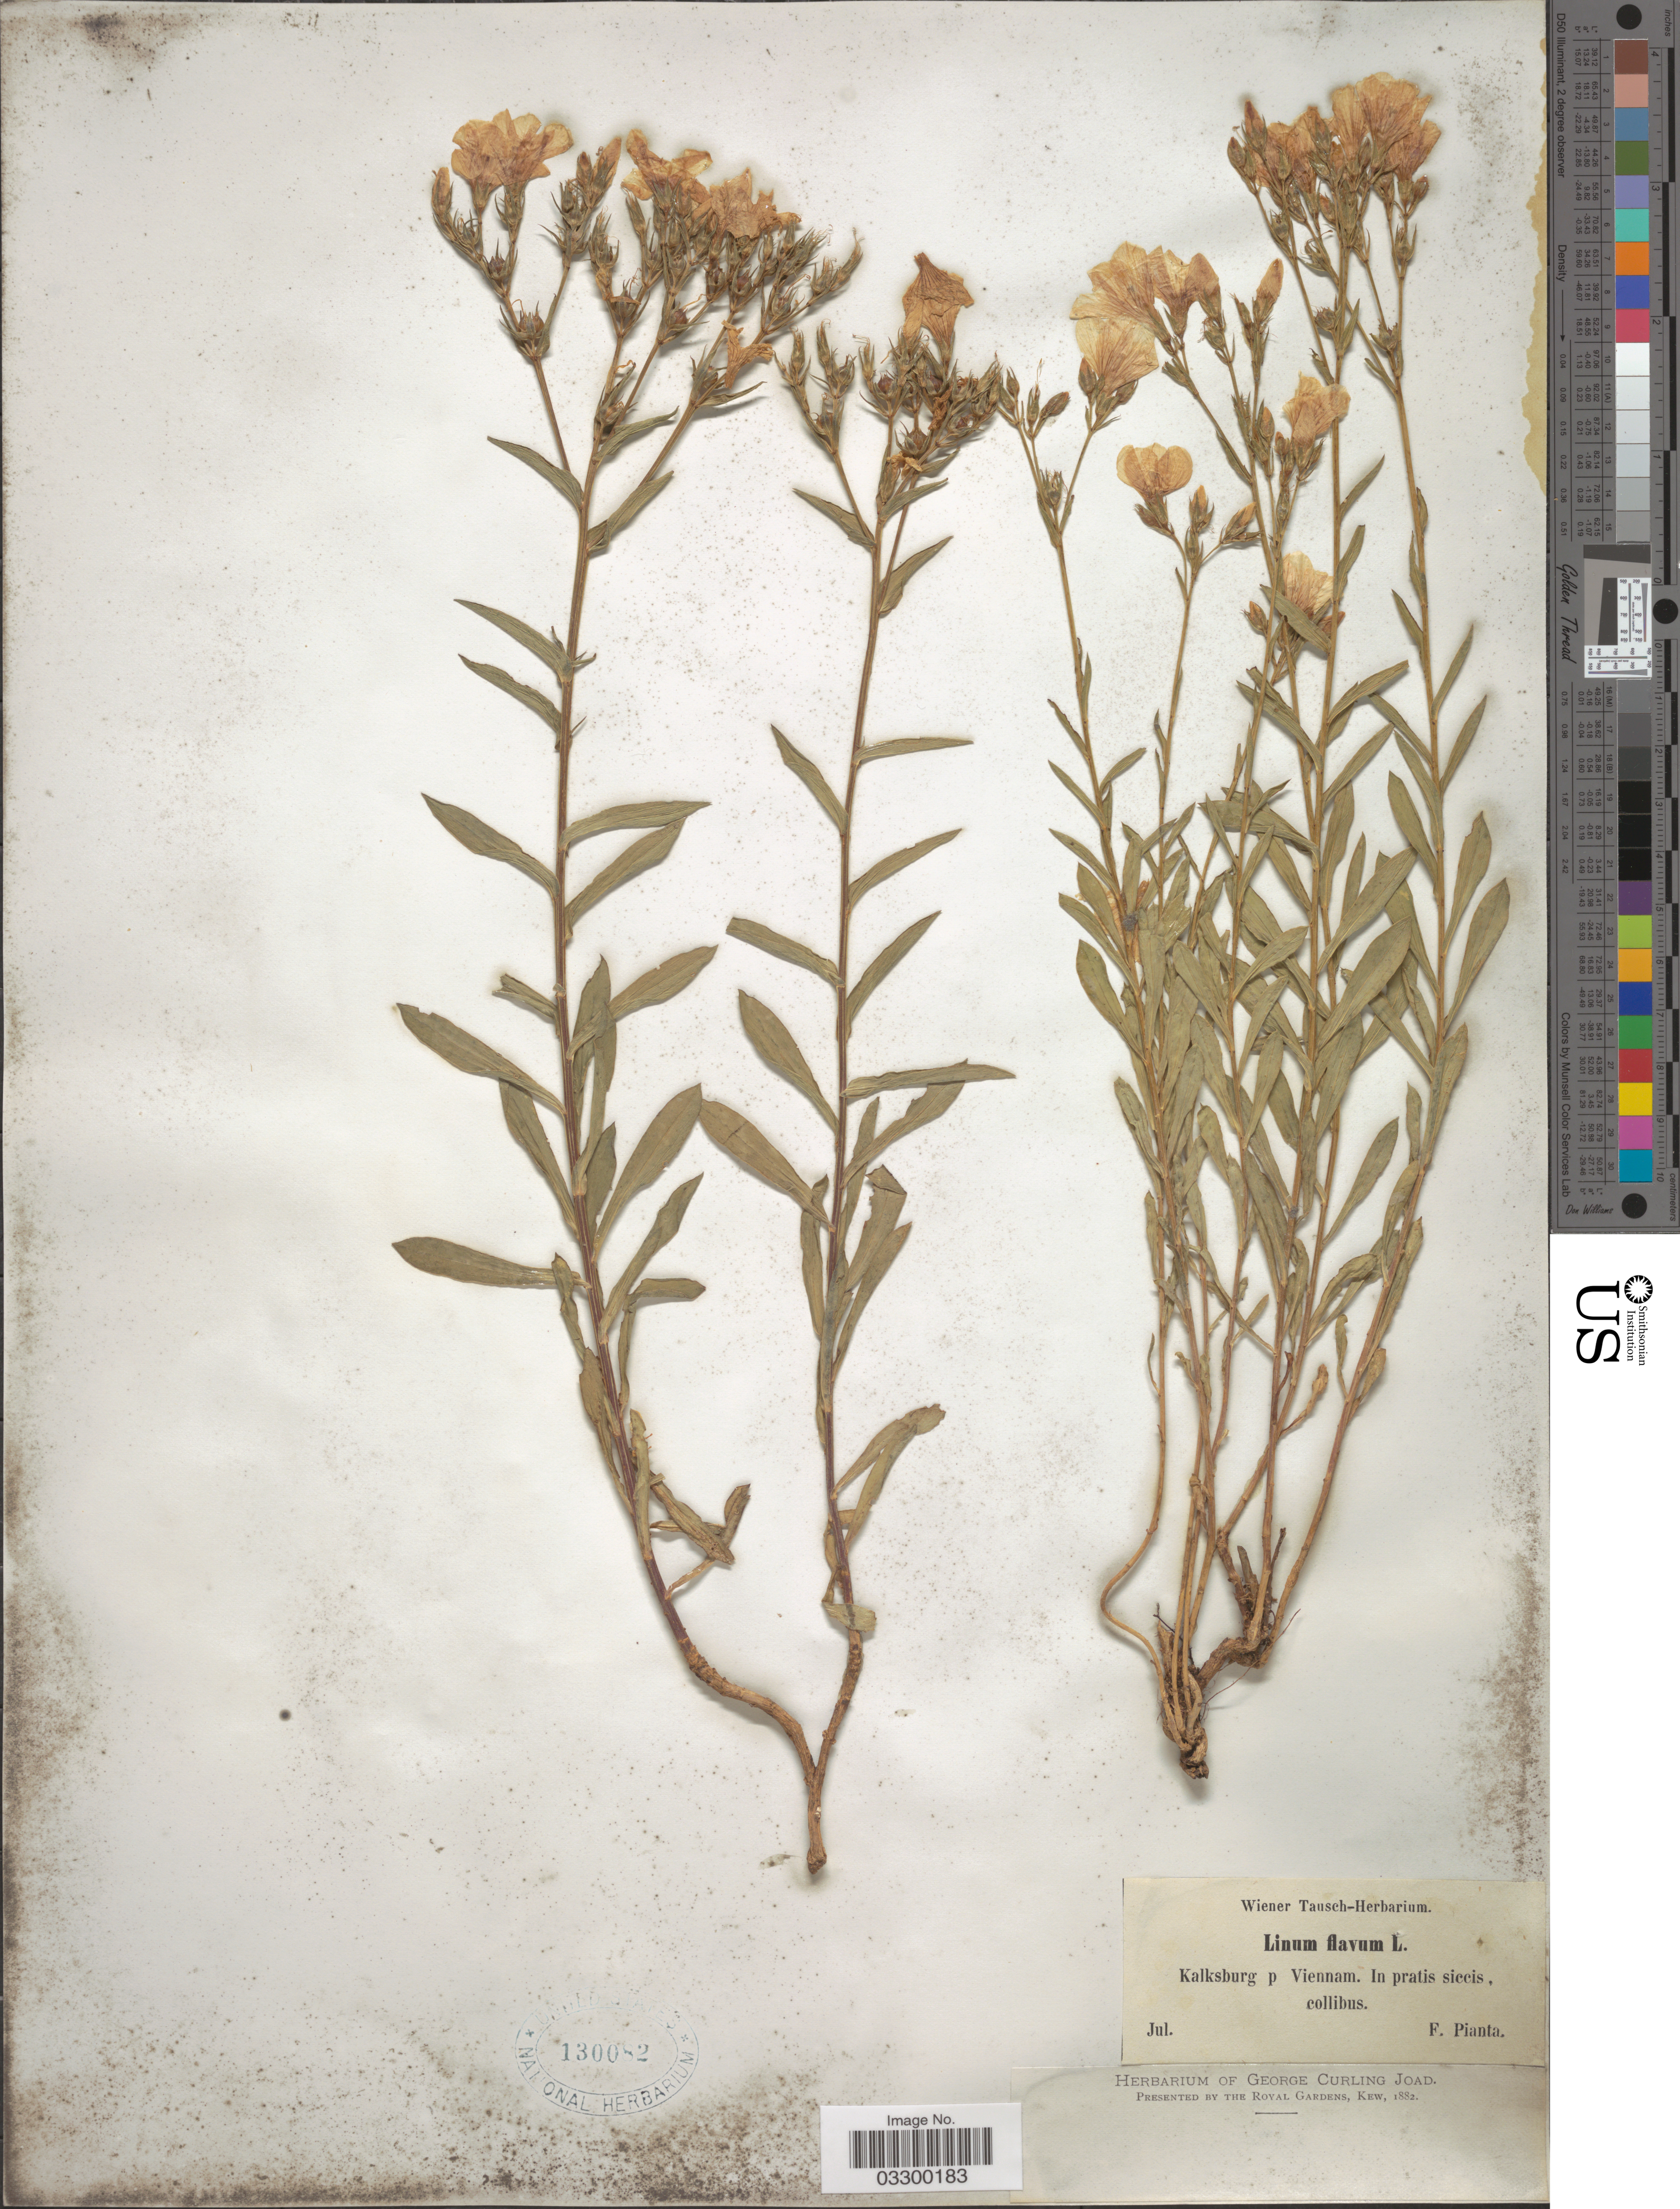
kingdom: Plantae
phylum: Tracheophyta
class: Magnoliopsida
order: Malpighiales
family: Linaceae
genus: Linum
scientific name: Linum flavum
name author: L.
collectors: F. Pianta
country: Austria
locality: Kalksburg p Viennam.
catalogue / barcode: US 130082